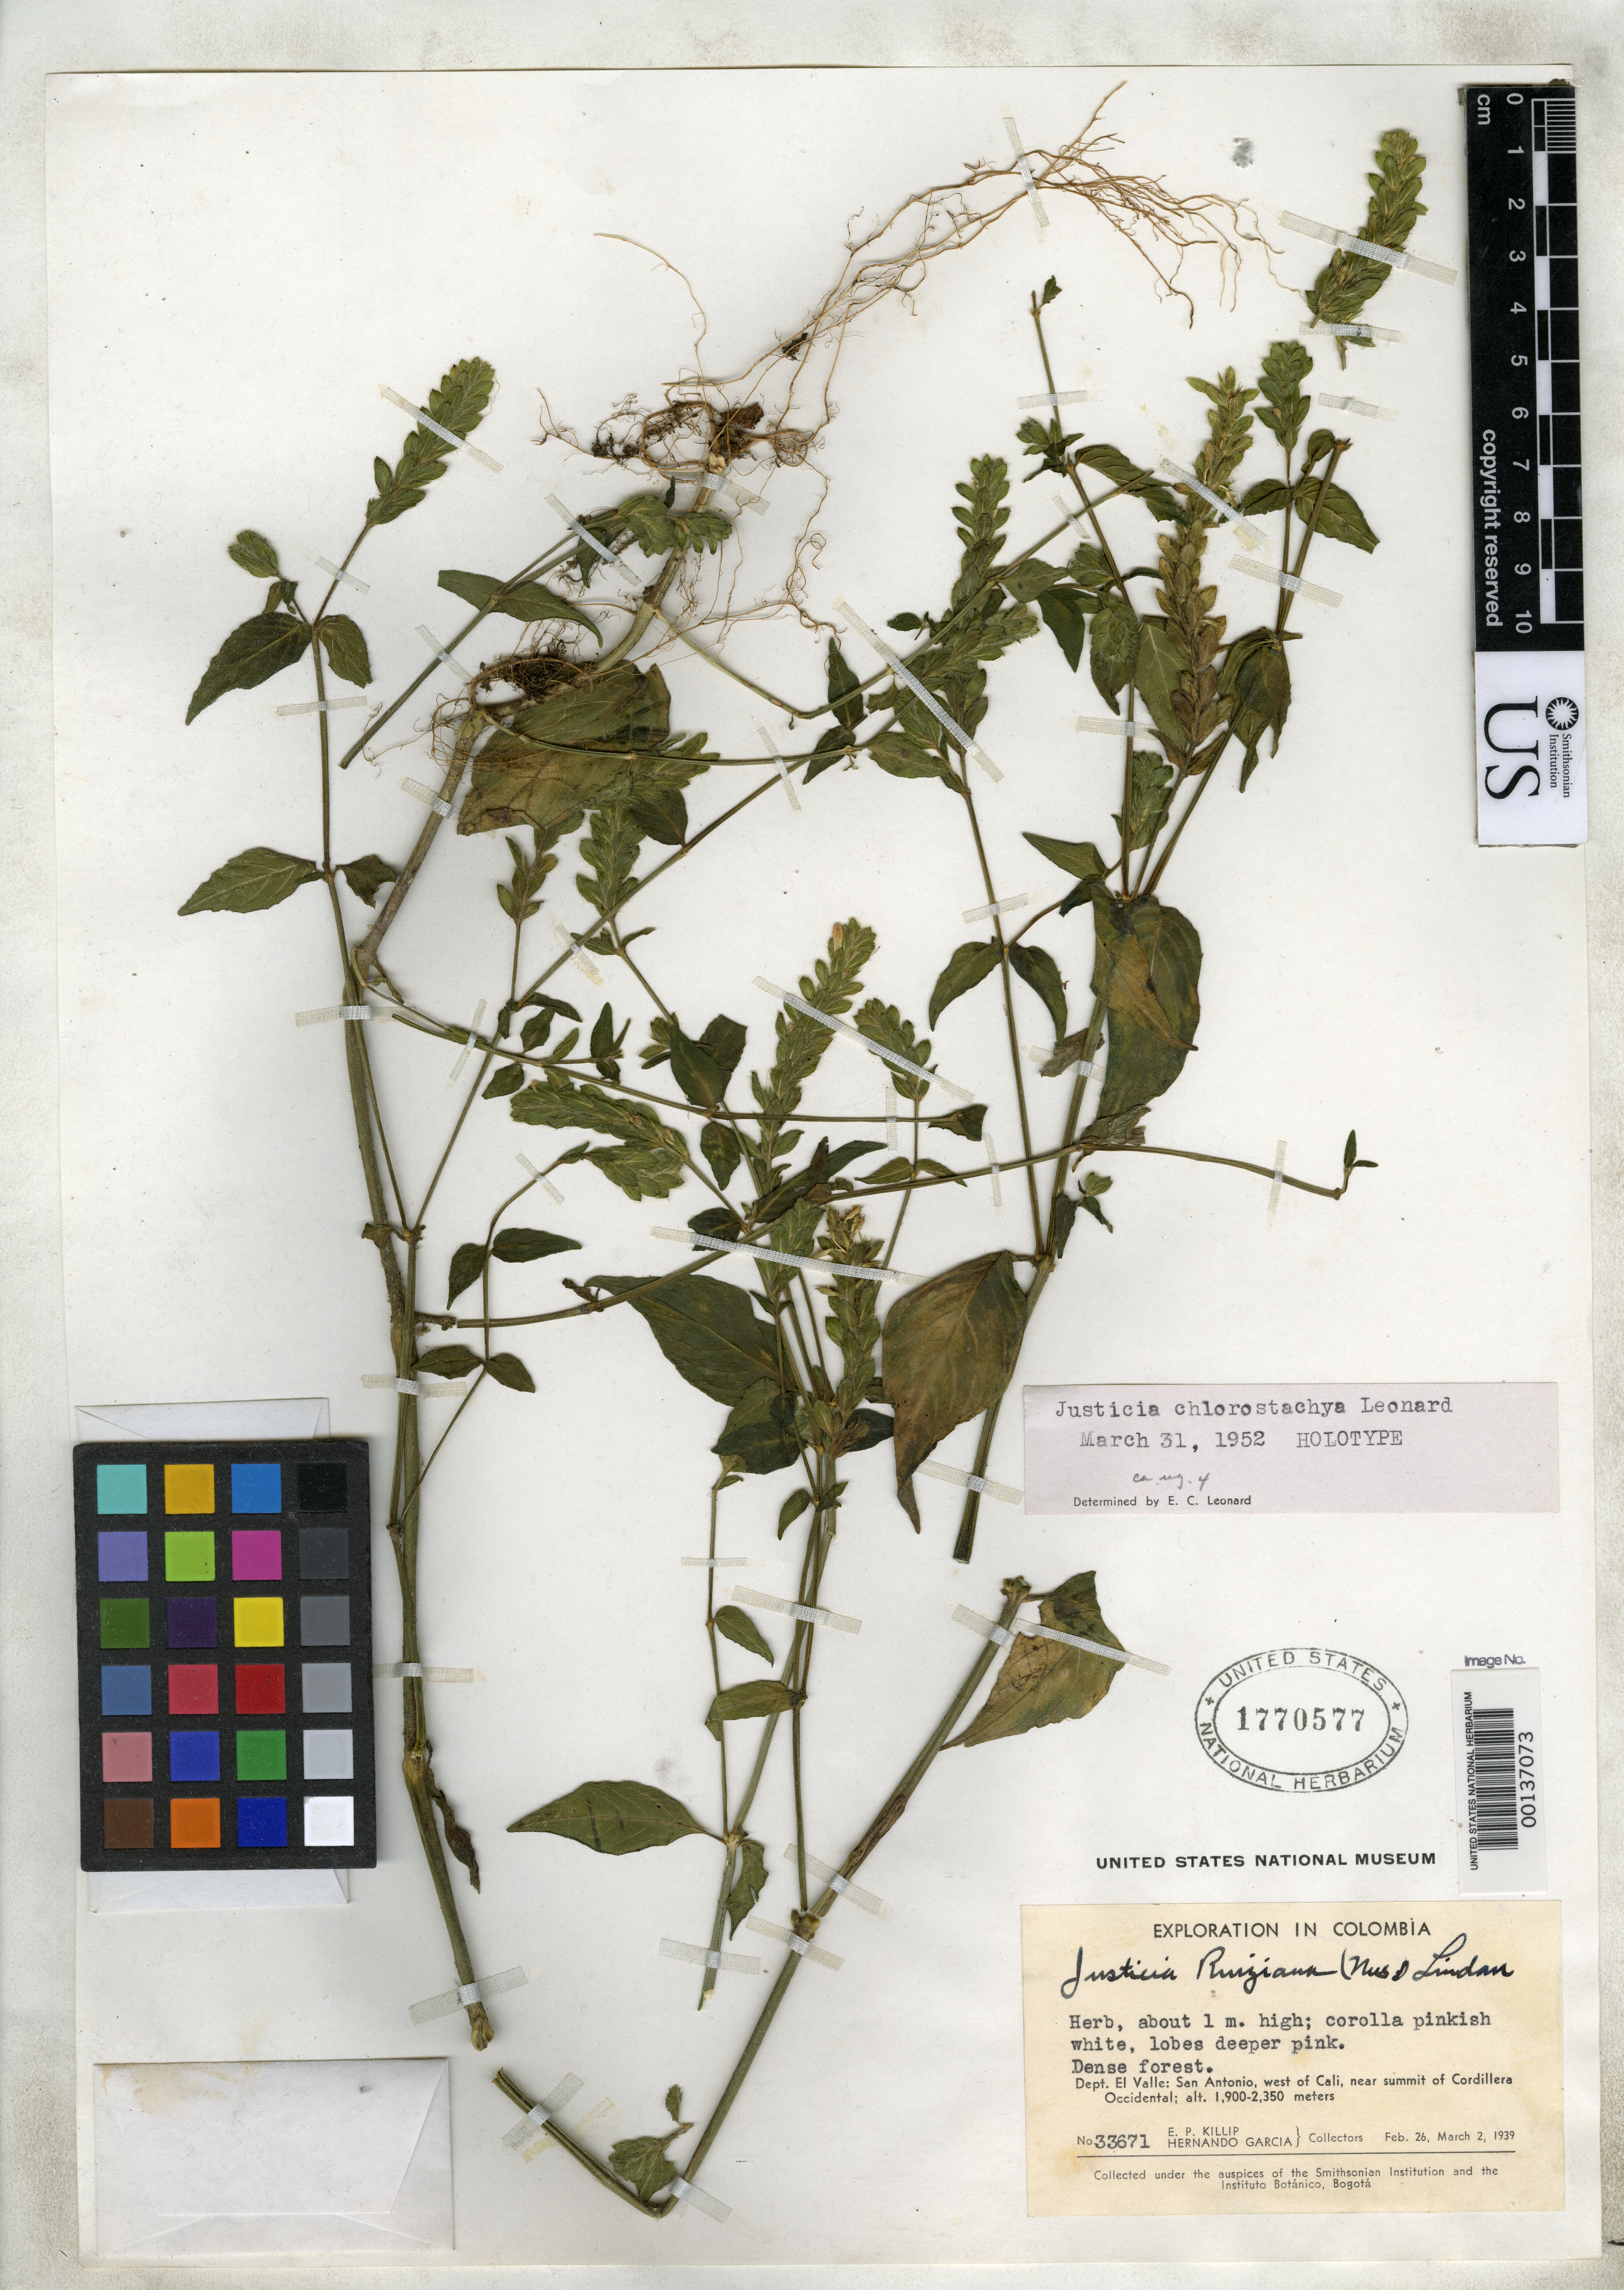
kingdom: Plantae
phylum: Tracheophyta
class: Magnoliopsida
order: Lamiales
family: Acanthaceae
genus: Justicia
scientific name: Justicia chlorostachya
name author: Leonard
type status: Holotype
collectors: E. P. Killip & H. García Barriga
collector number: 33671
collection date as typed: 26 Feb 1939 to 02 Mar 1939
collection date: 1939-02-26/1939-03-02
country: Colombia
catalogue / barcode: US 1770577